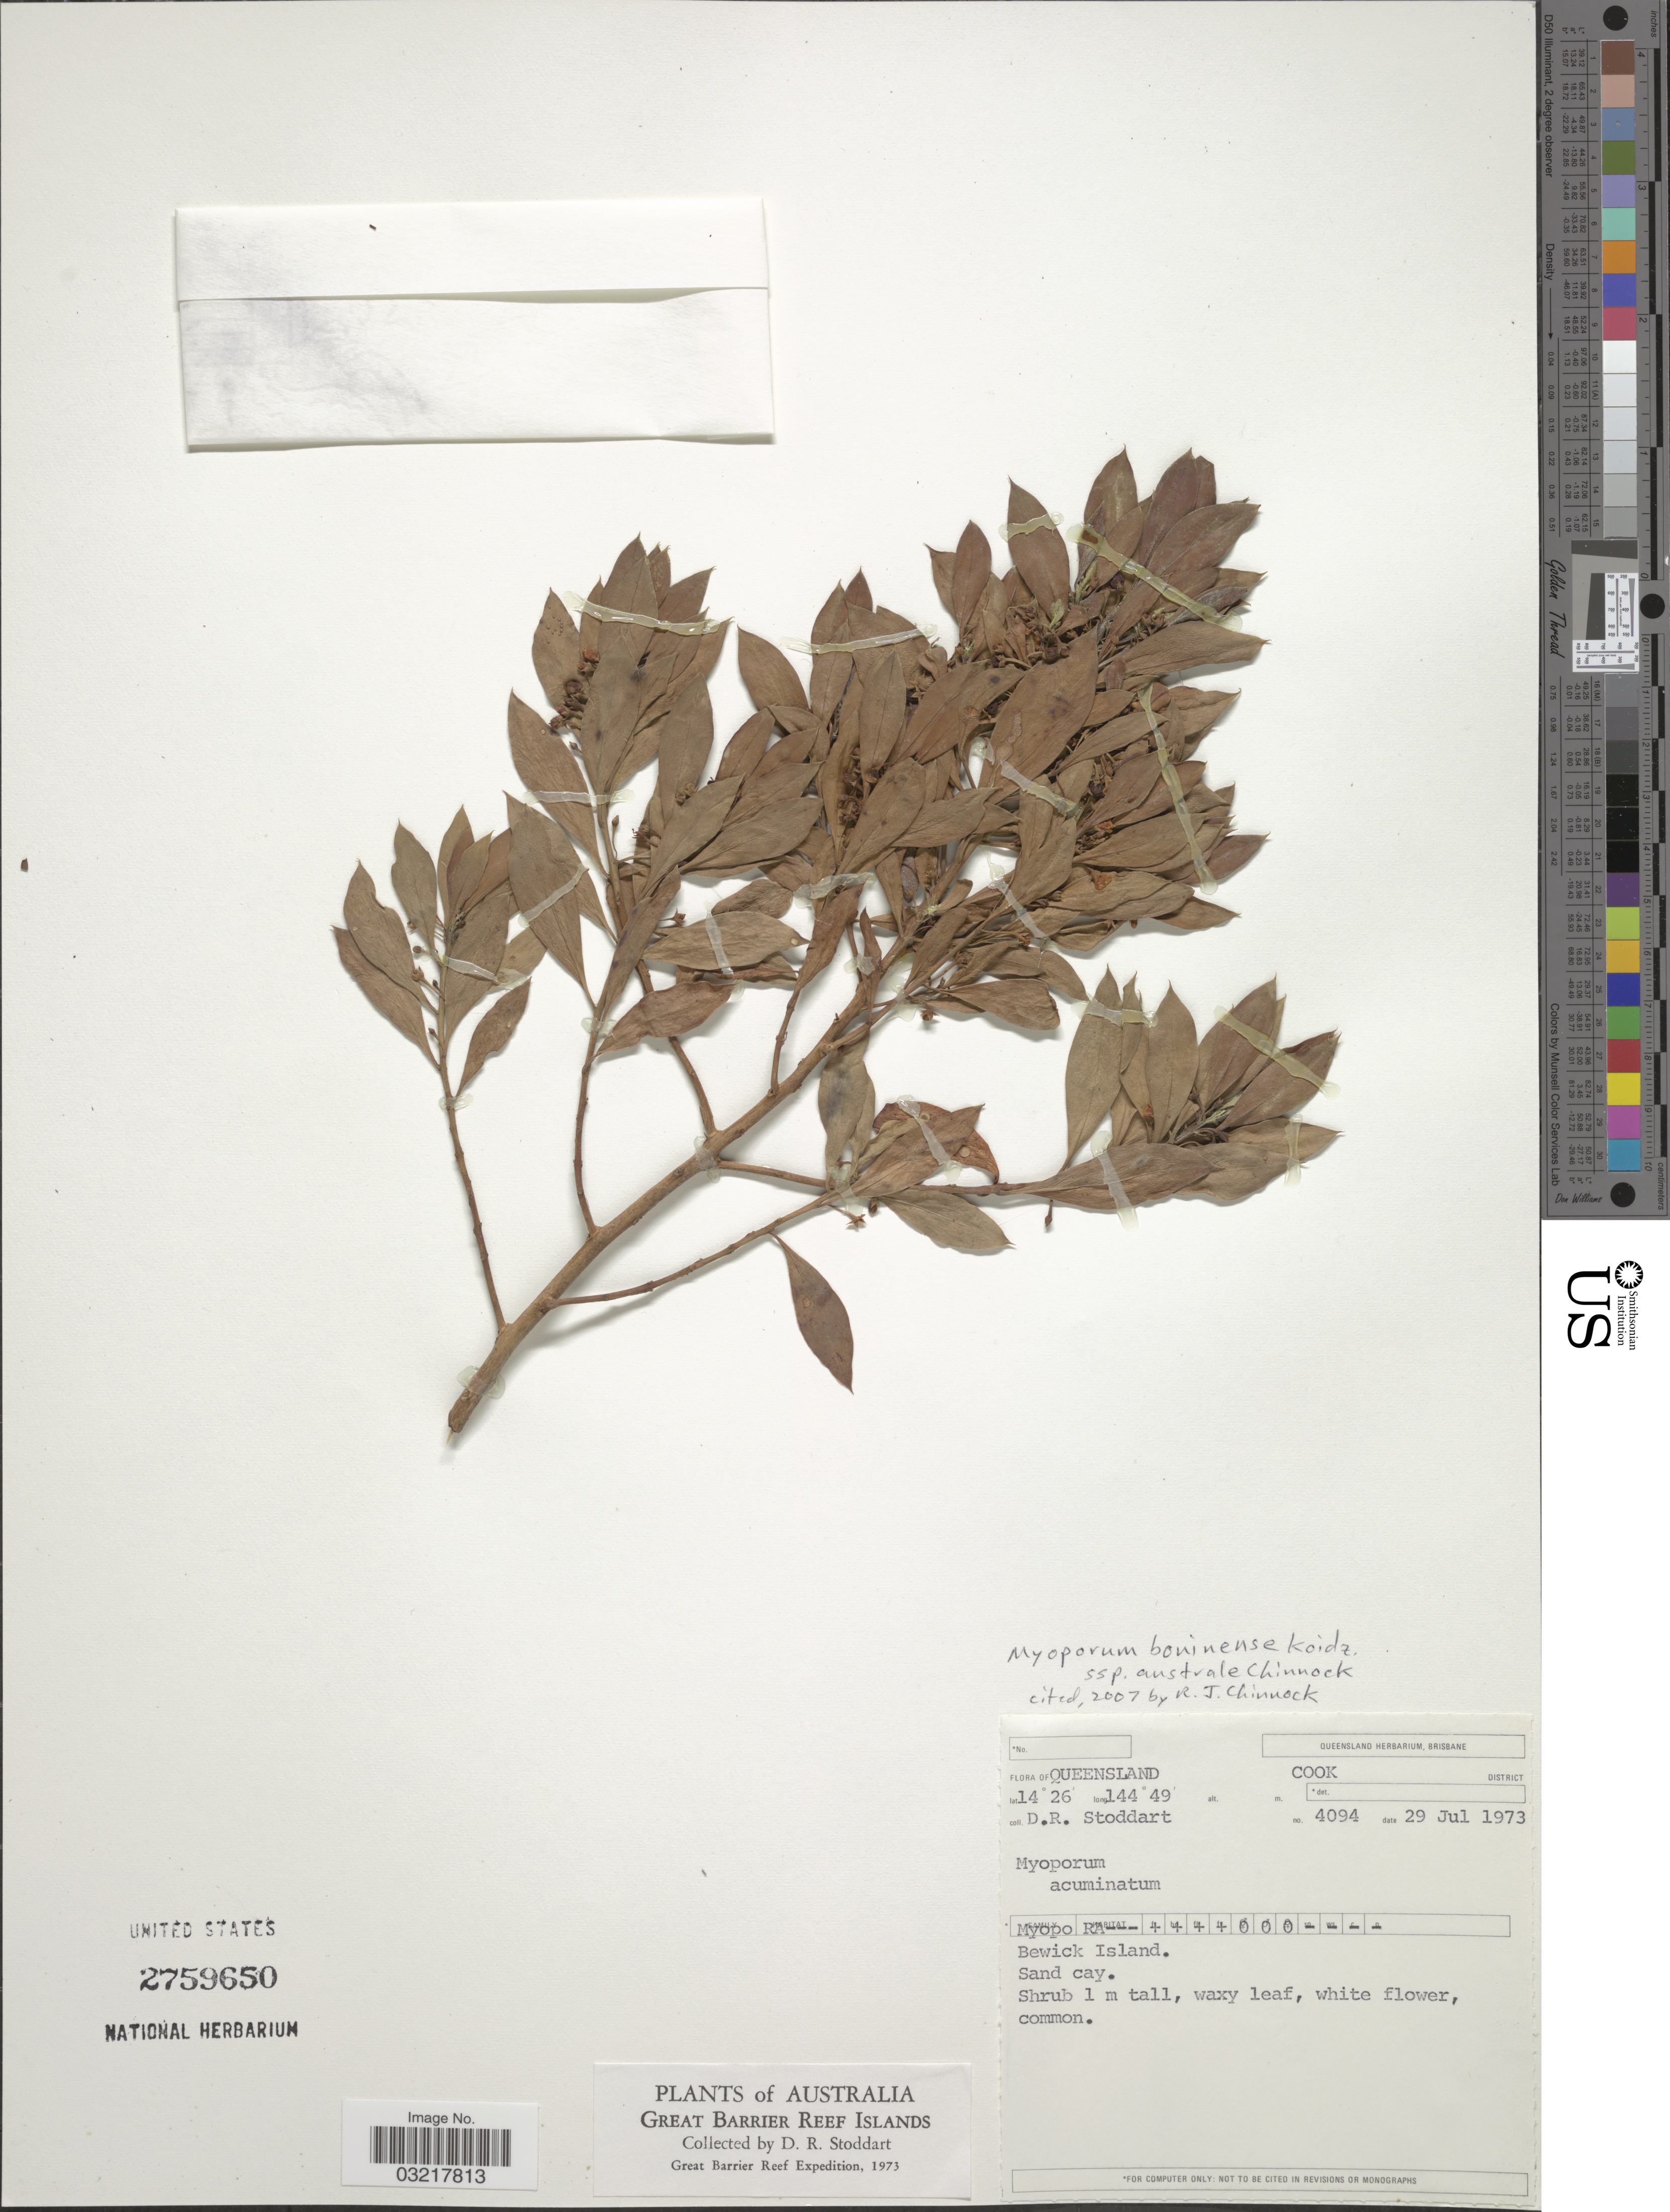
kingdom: Plantae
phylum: Tracheophyta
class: Magnoliopsida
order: Lamiales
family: Scrophulariaceae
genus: Myoporum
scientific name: Myoporum boninense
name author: Koidz.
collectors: D. R. Stoddart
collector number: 4094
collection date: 1973-07-29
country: Australia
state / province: Queensland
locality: Cook District. Bewick Island.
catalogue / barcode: US 2759650